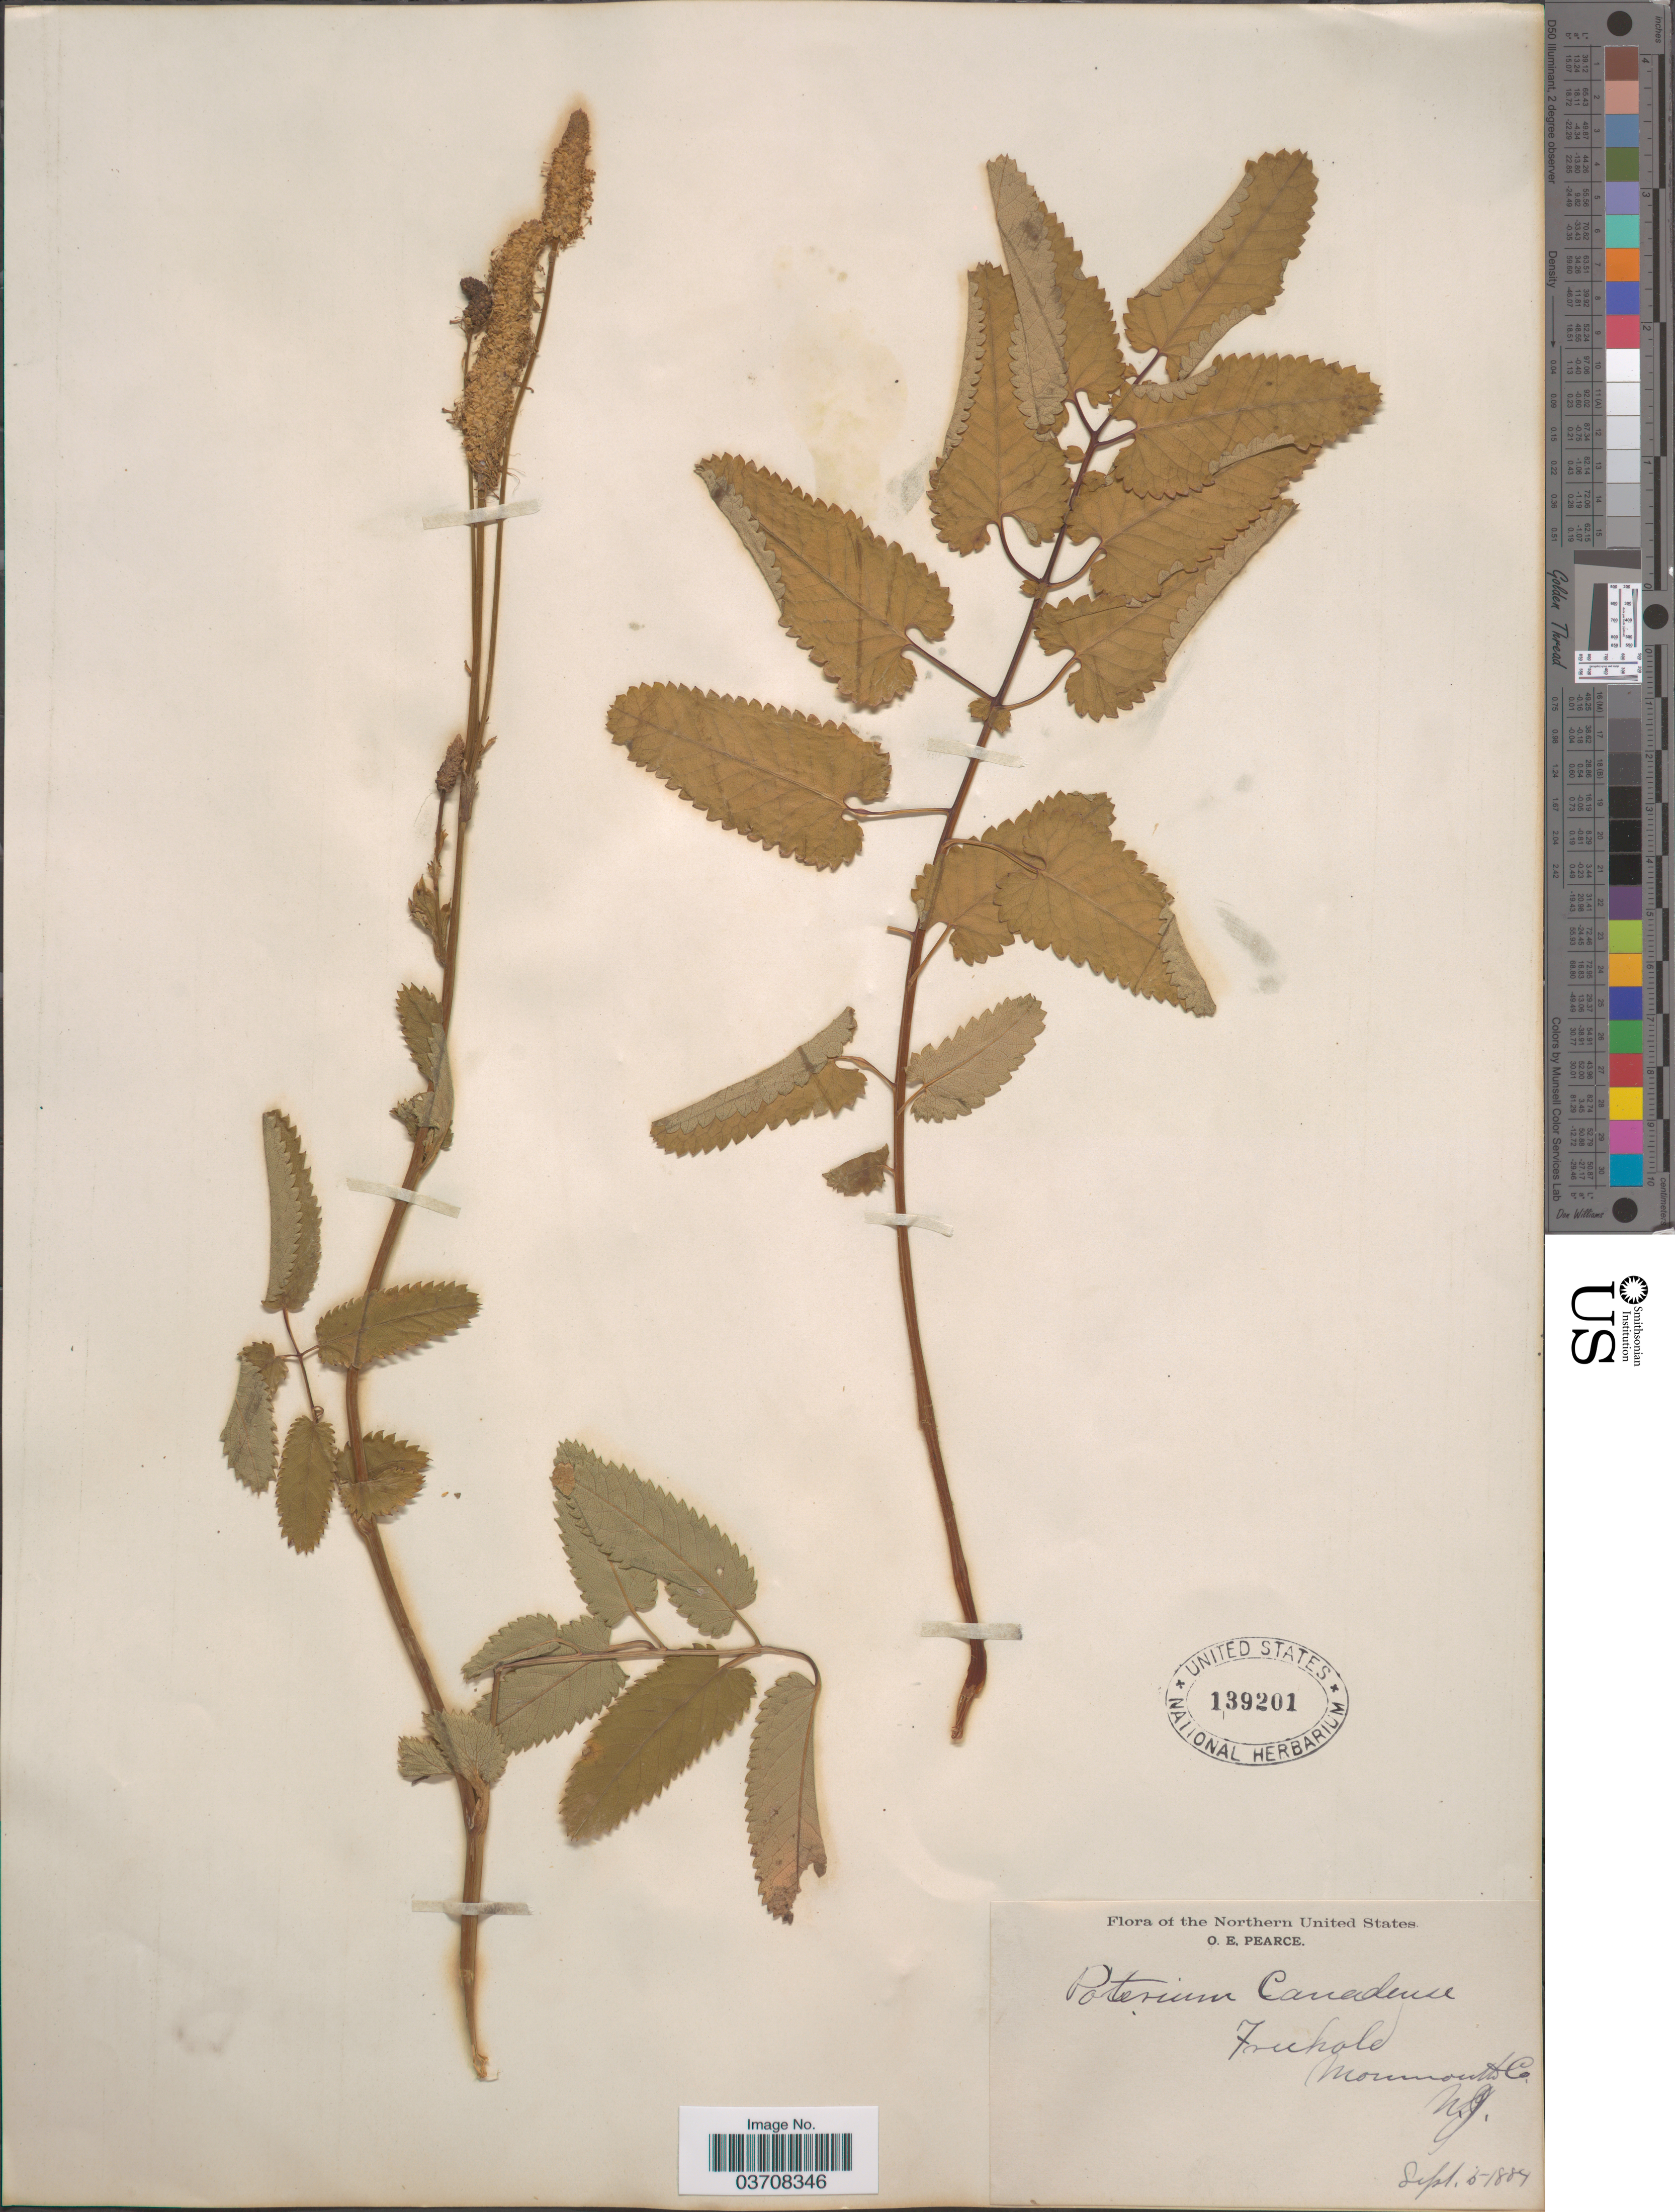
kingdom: Plantae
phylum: Tracheophyta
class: Magnoliopsida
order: Rosales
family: Rosaceae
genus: Sanguisorba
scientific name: Sanguisorba canadensis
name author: L.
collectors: O. E. Pearce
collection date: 1884-09-05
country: United States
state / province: New Jersey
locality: The Northern United States. Monmouth Co.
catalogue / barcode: US 139201